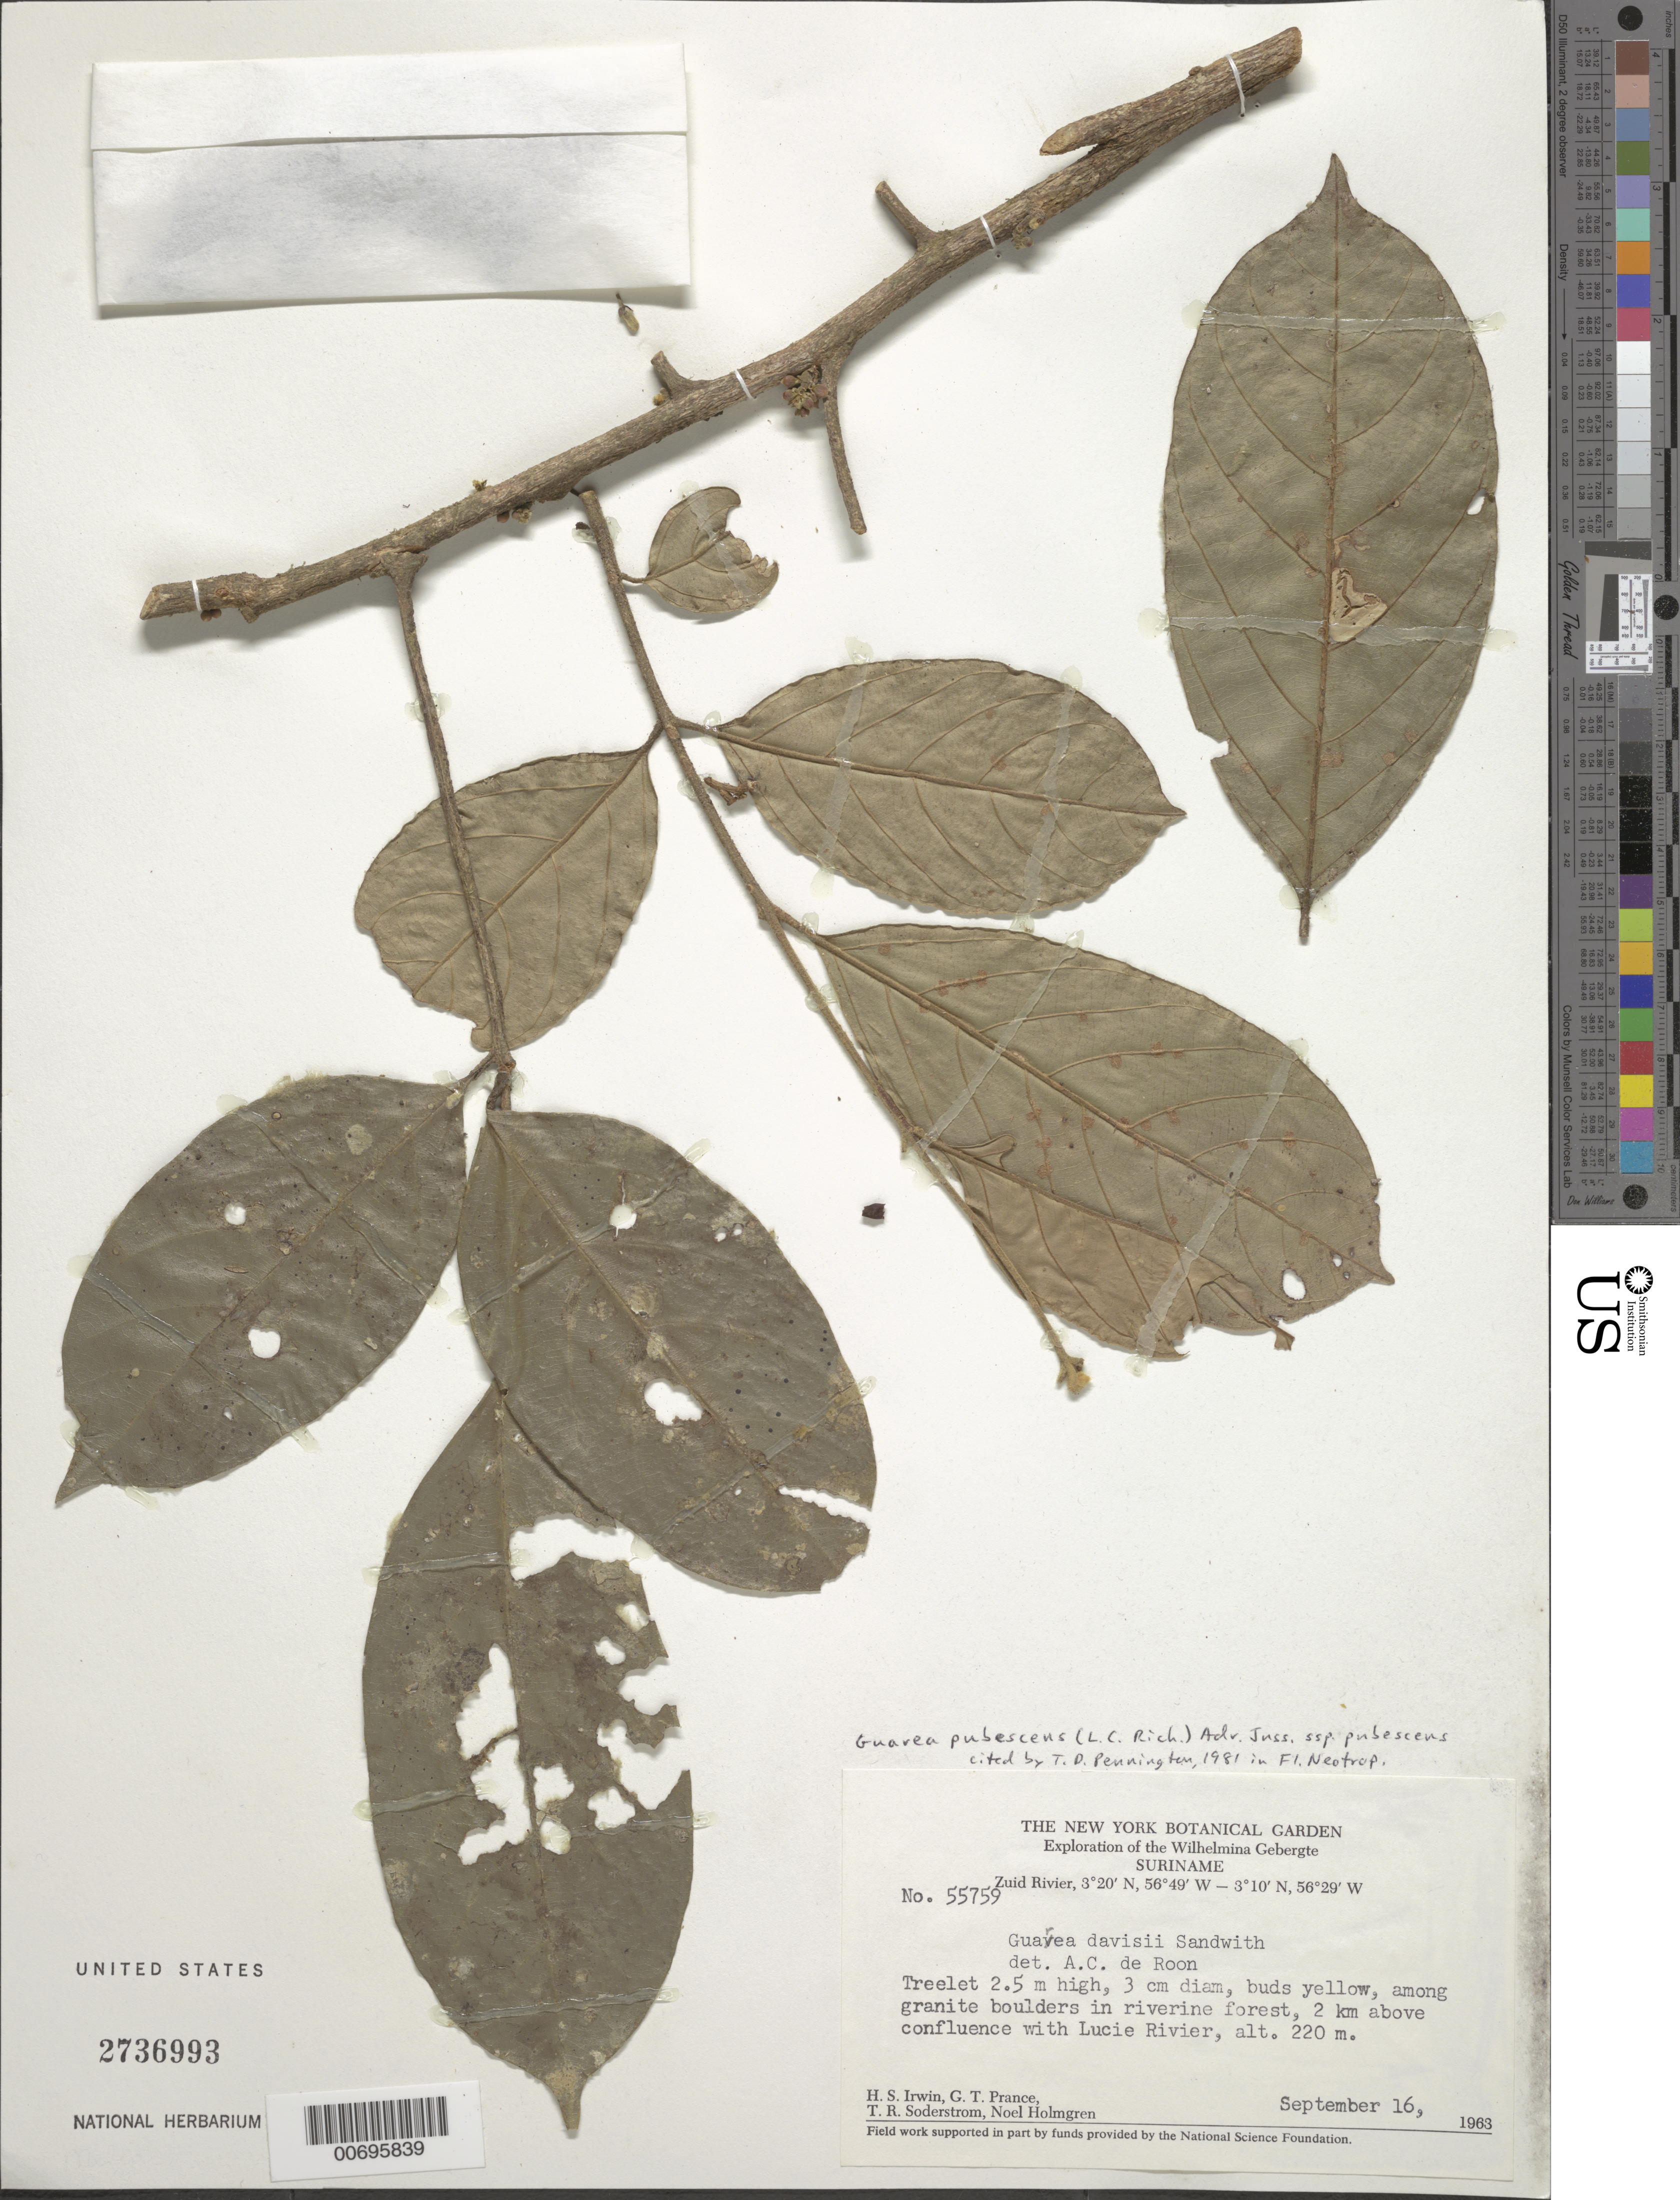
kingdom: Plantae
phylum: Tracheophyta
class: Magnoliopsida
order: Sapindales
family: Meliaceae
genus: Guarea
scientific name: Guarea pubescens subsp. pubescens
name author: (Rich.) A. Juss.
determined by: Pennington, T. D., (K)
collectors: H. Irwin, G. T. Prance, T. R. Soderstrom & N. H. Holmgren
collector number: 55759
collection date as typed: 16-Sep-63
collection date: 1963-09-16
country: Suriname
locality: Zuid River, 2 km above confluence with Lucie R., Wilhelmina Gebergte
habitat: Among granite boulders in riverine forest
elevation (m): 220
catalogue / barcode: US 2736993